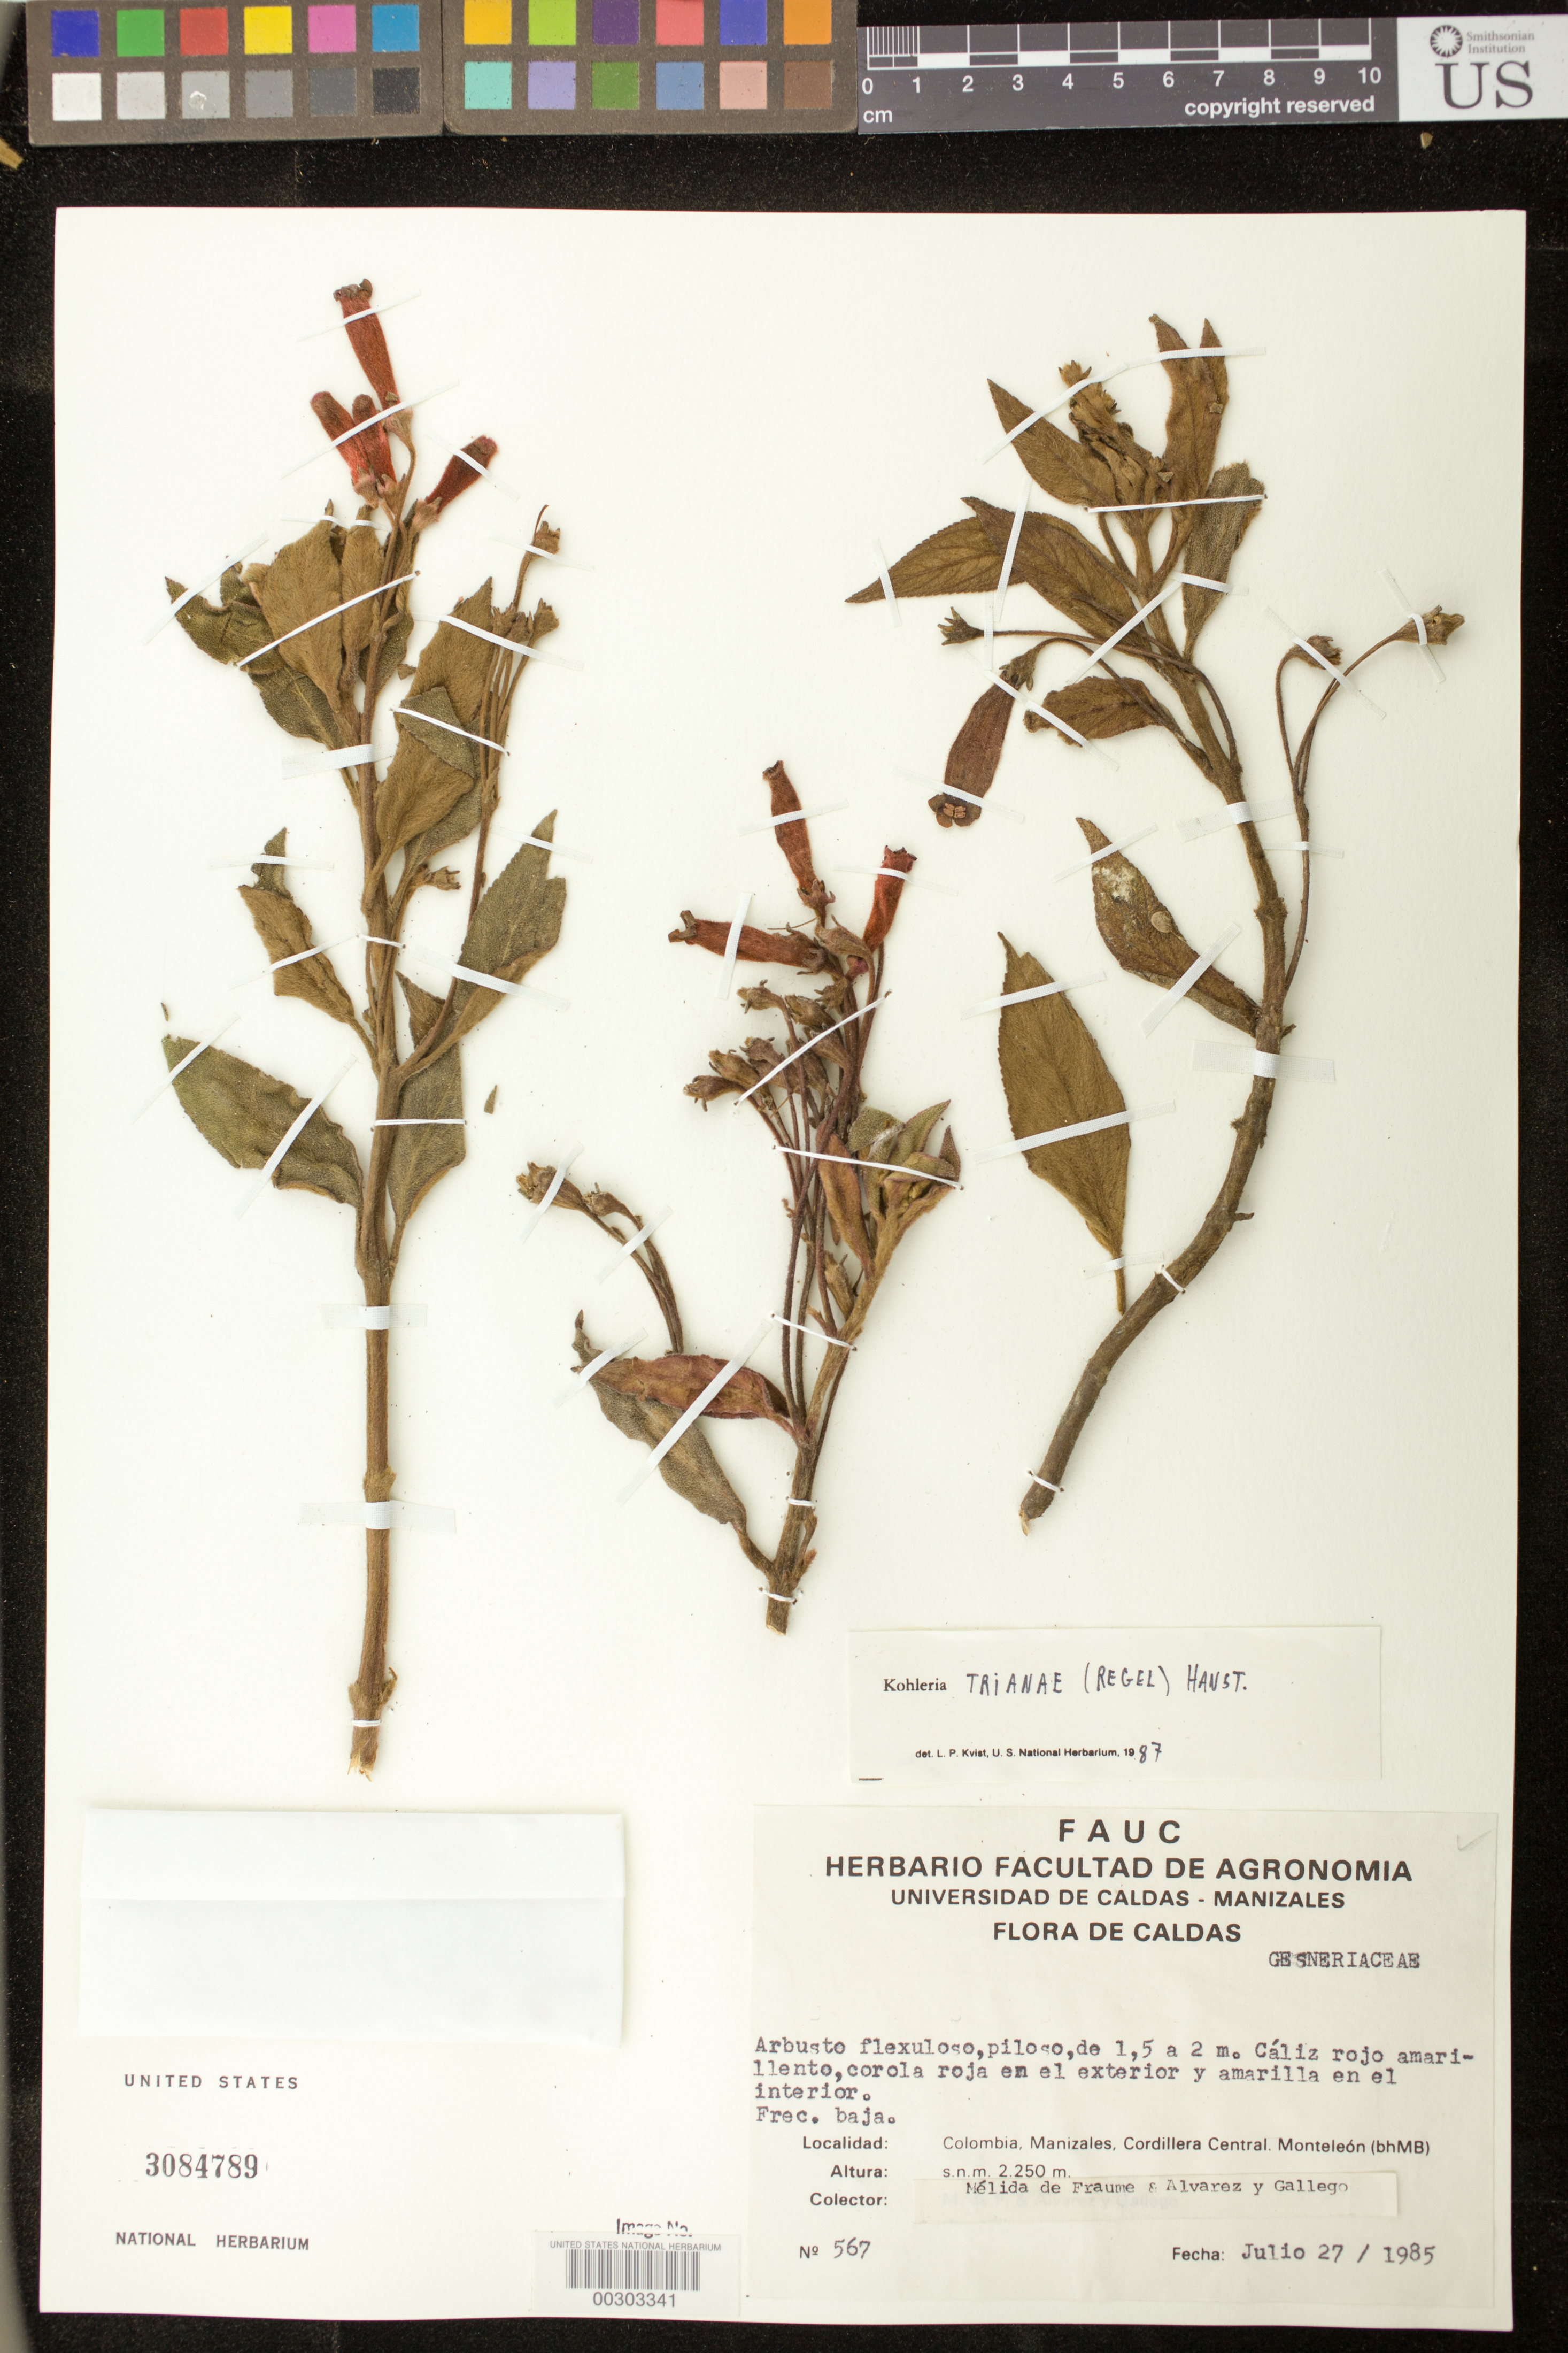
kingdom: Plantae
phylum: Tracheophyta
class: Magnoliopsida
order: Lamiales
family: Gesneriaceae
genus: Kohleria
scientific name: Kohleria trianae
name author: (Regel) Hanst.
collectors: M. Fraume, -- Alvarez & -. Gallego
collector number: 567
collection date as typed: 27 Jul 1985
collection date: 1985-07-27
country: Colombia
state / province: Caldas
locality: Manizales, Cordillera Central, Monteleon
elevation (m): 2250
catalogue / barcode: US 3084789